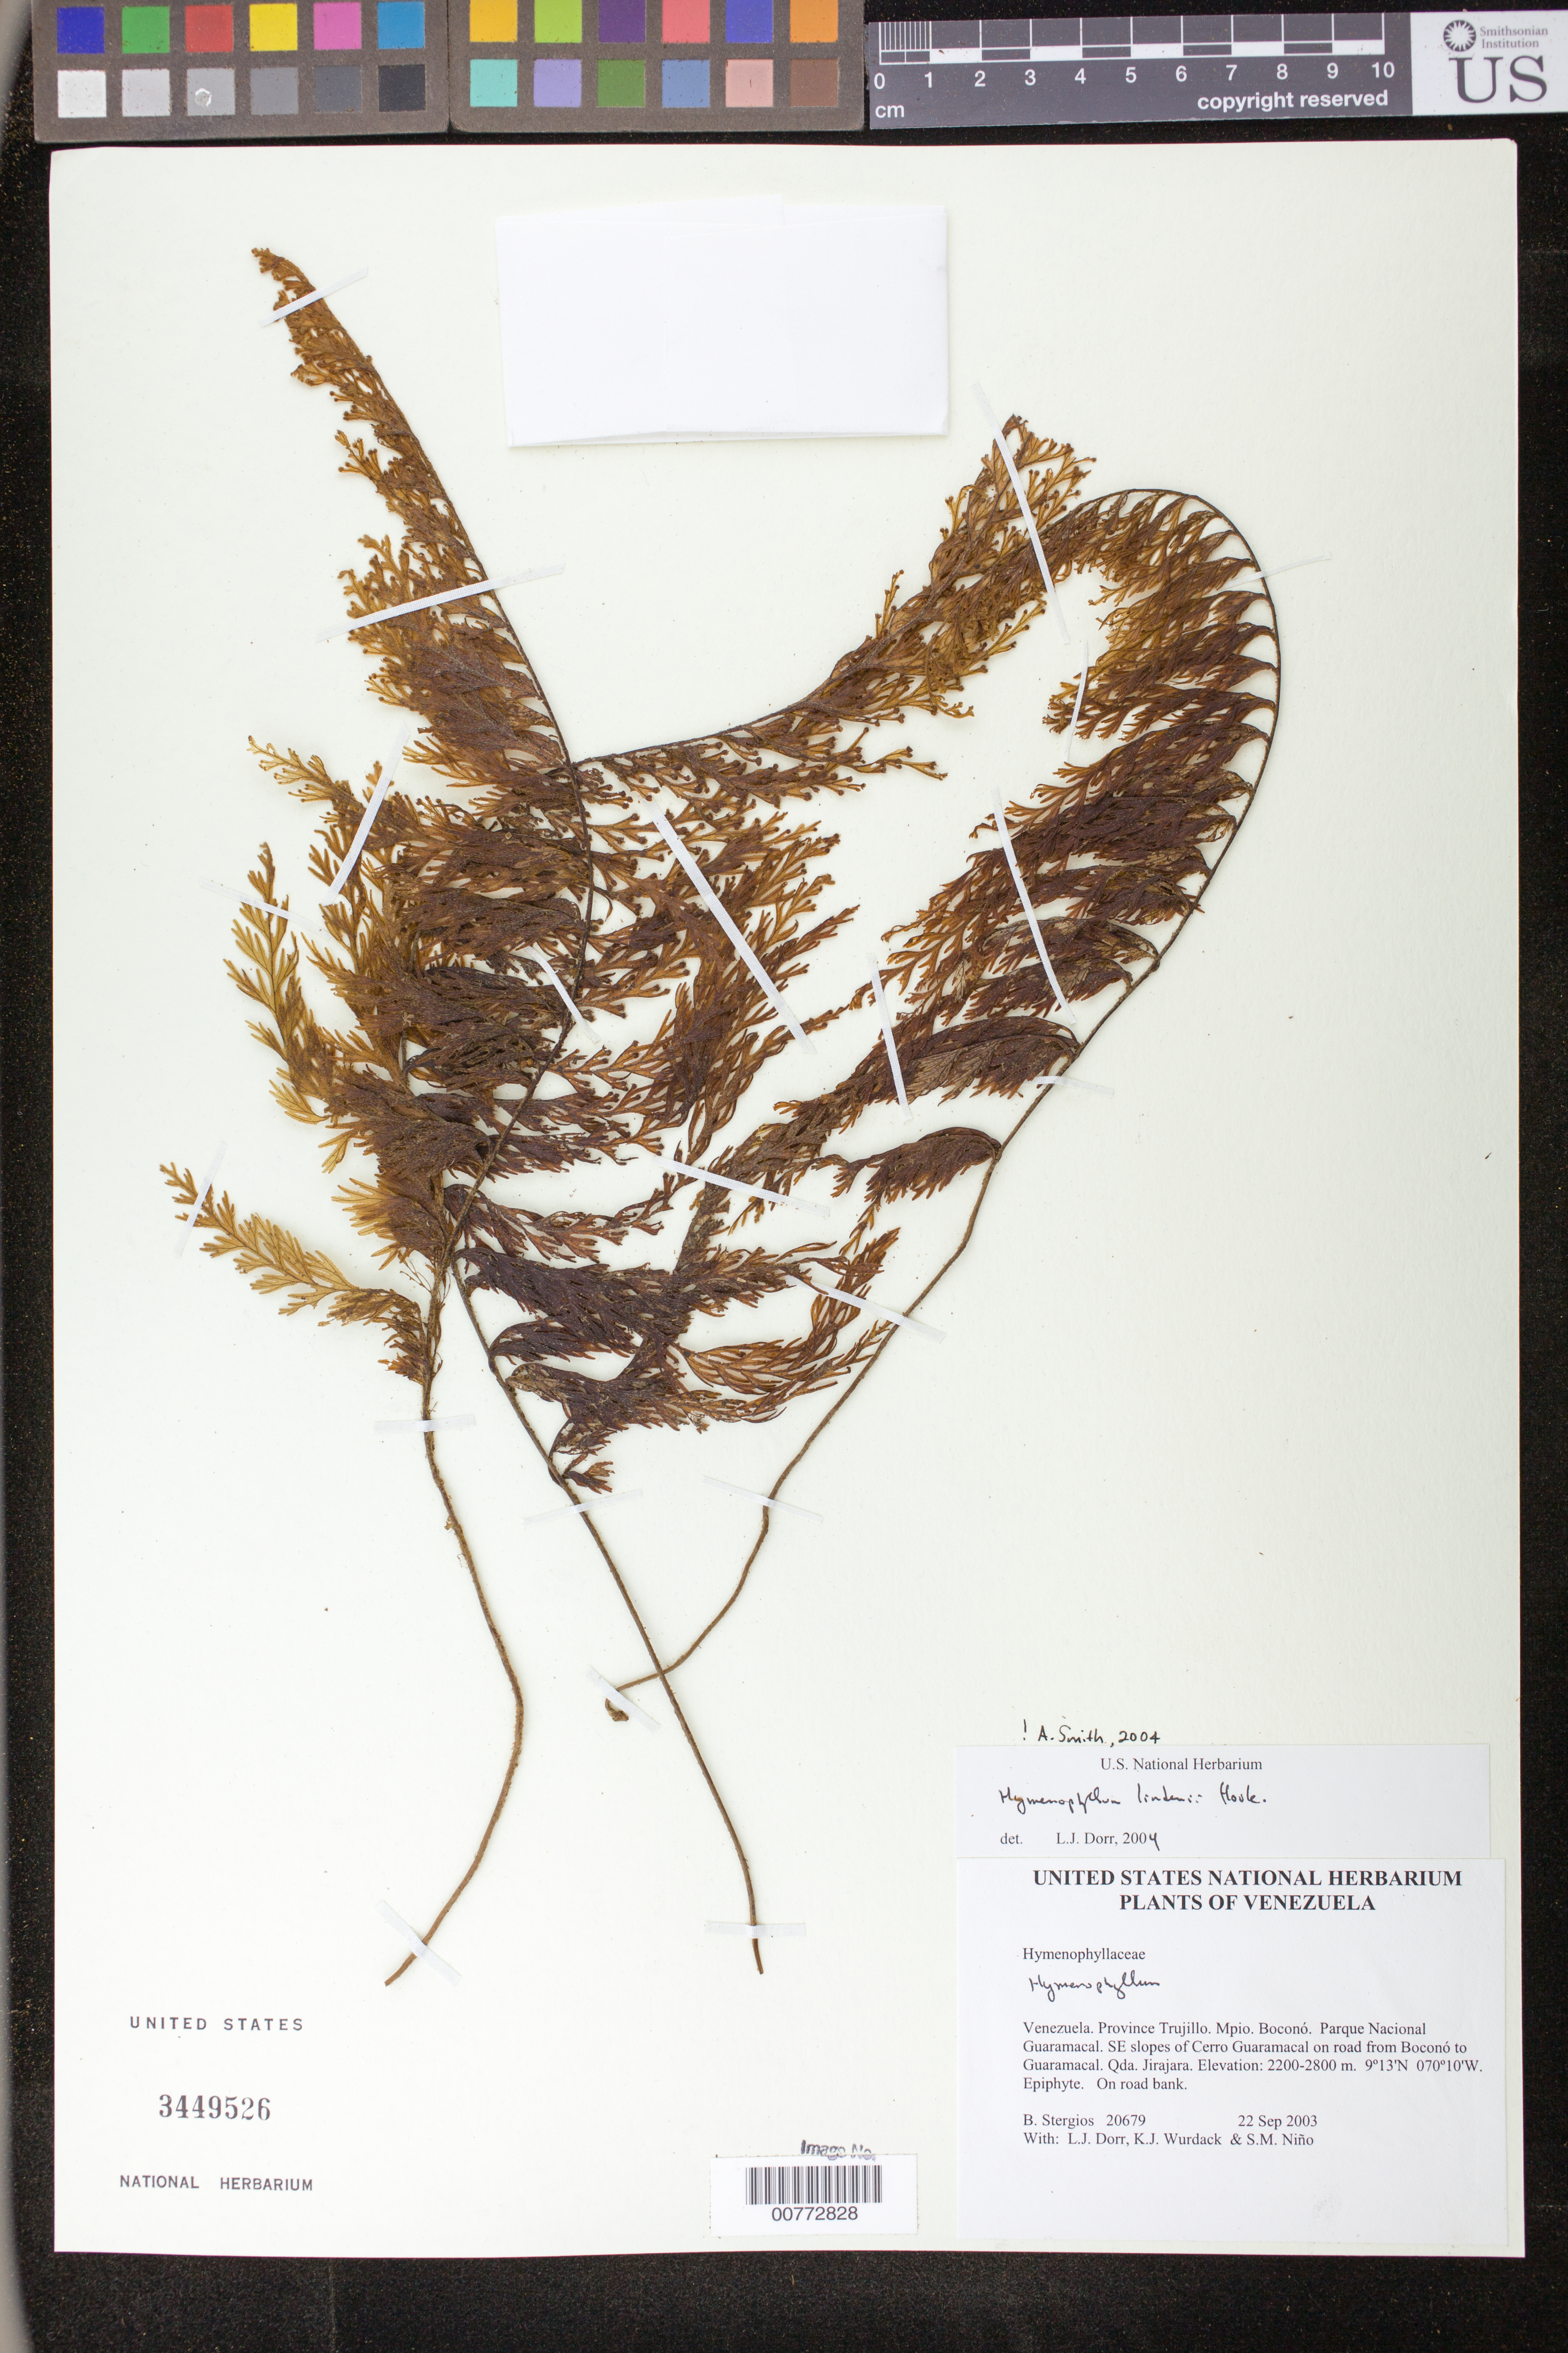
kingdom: Plantae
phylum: Tracheophyta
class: Polypodiopsida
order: Hymenophyllales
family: Hymenophyllaceae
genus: Hymenophyllum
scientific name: Hymenophyllum lindenii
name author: Hook.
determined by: Dorr, L. J., (BOT), Smithsonian Institution - National Museum of Natural History (UNITED STATES)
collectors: B. G. Stergios, L. J. Dorr, K. Wurdack & S. M. Niño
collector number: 20679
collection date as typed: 22 Sep 2003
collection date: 2003-09-22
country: Venezuela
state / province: Trujillo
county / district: Boconó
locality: Parque Nacional Guaramacal. SE slopes of Cerro Guaramacal on road from Boconó to Guaramacal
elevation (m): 2200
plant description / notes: PORT, US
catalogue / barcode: US 3449526